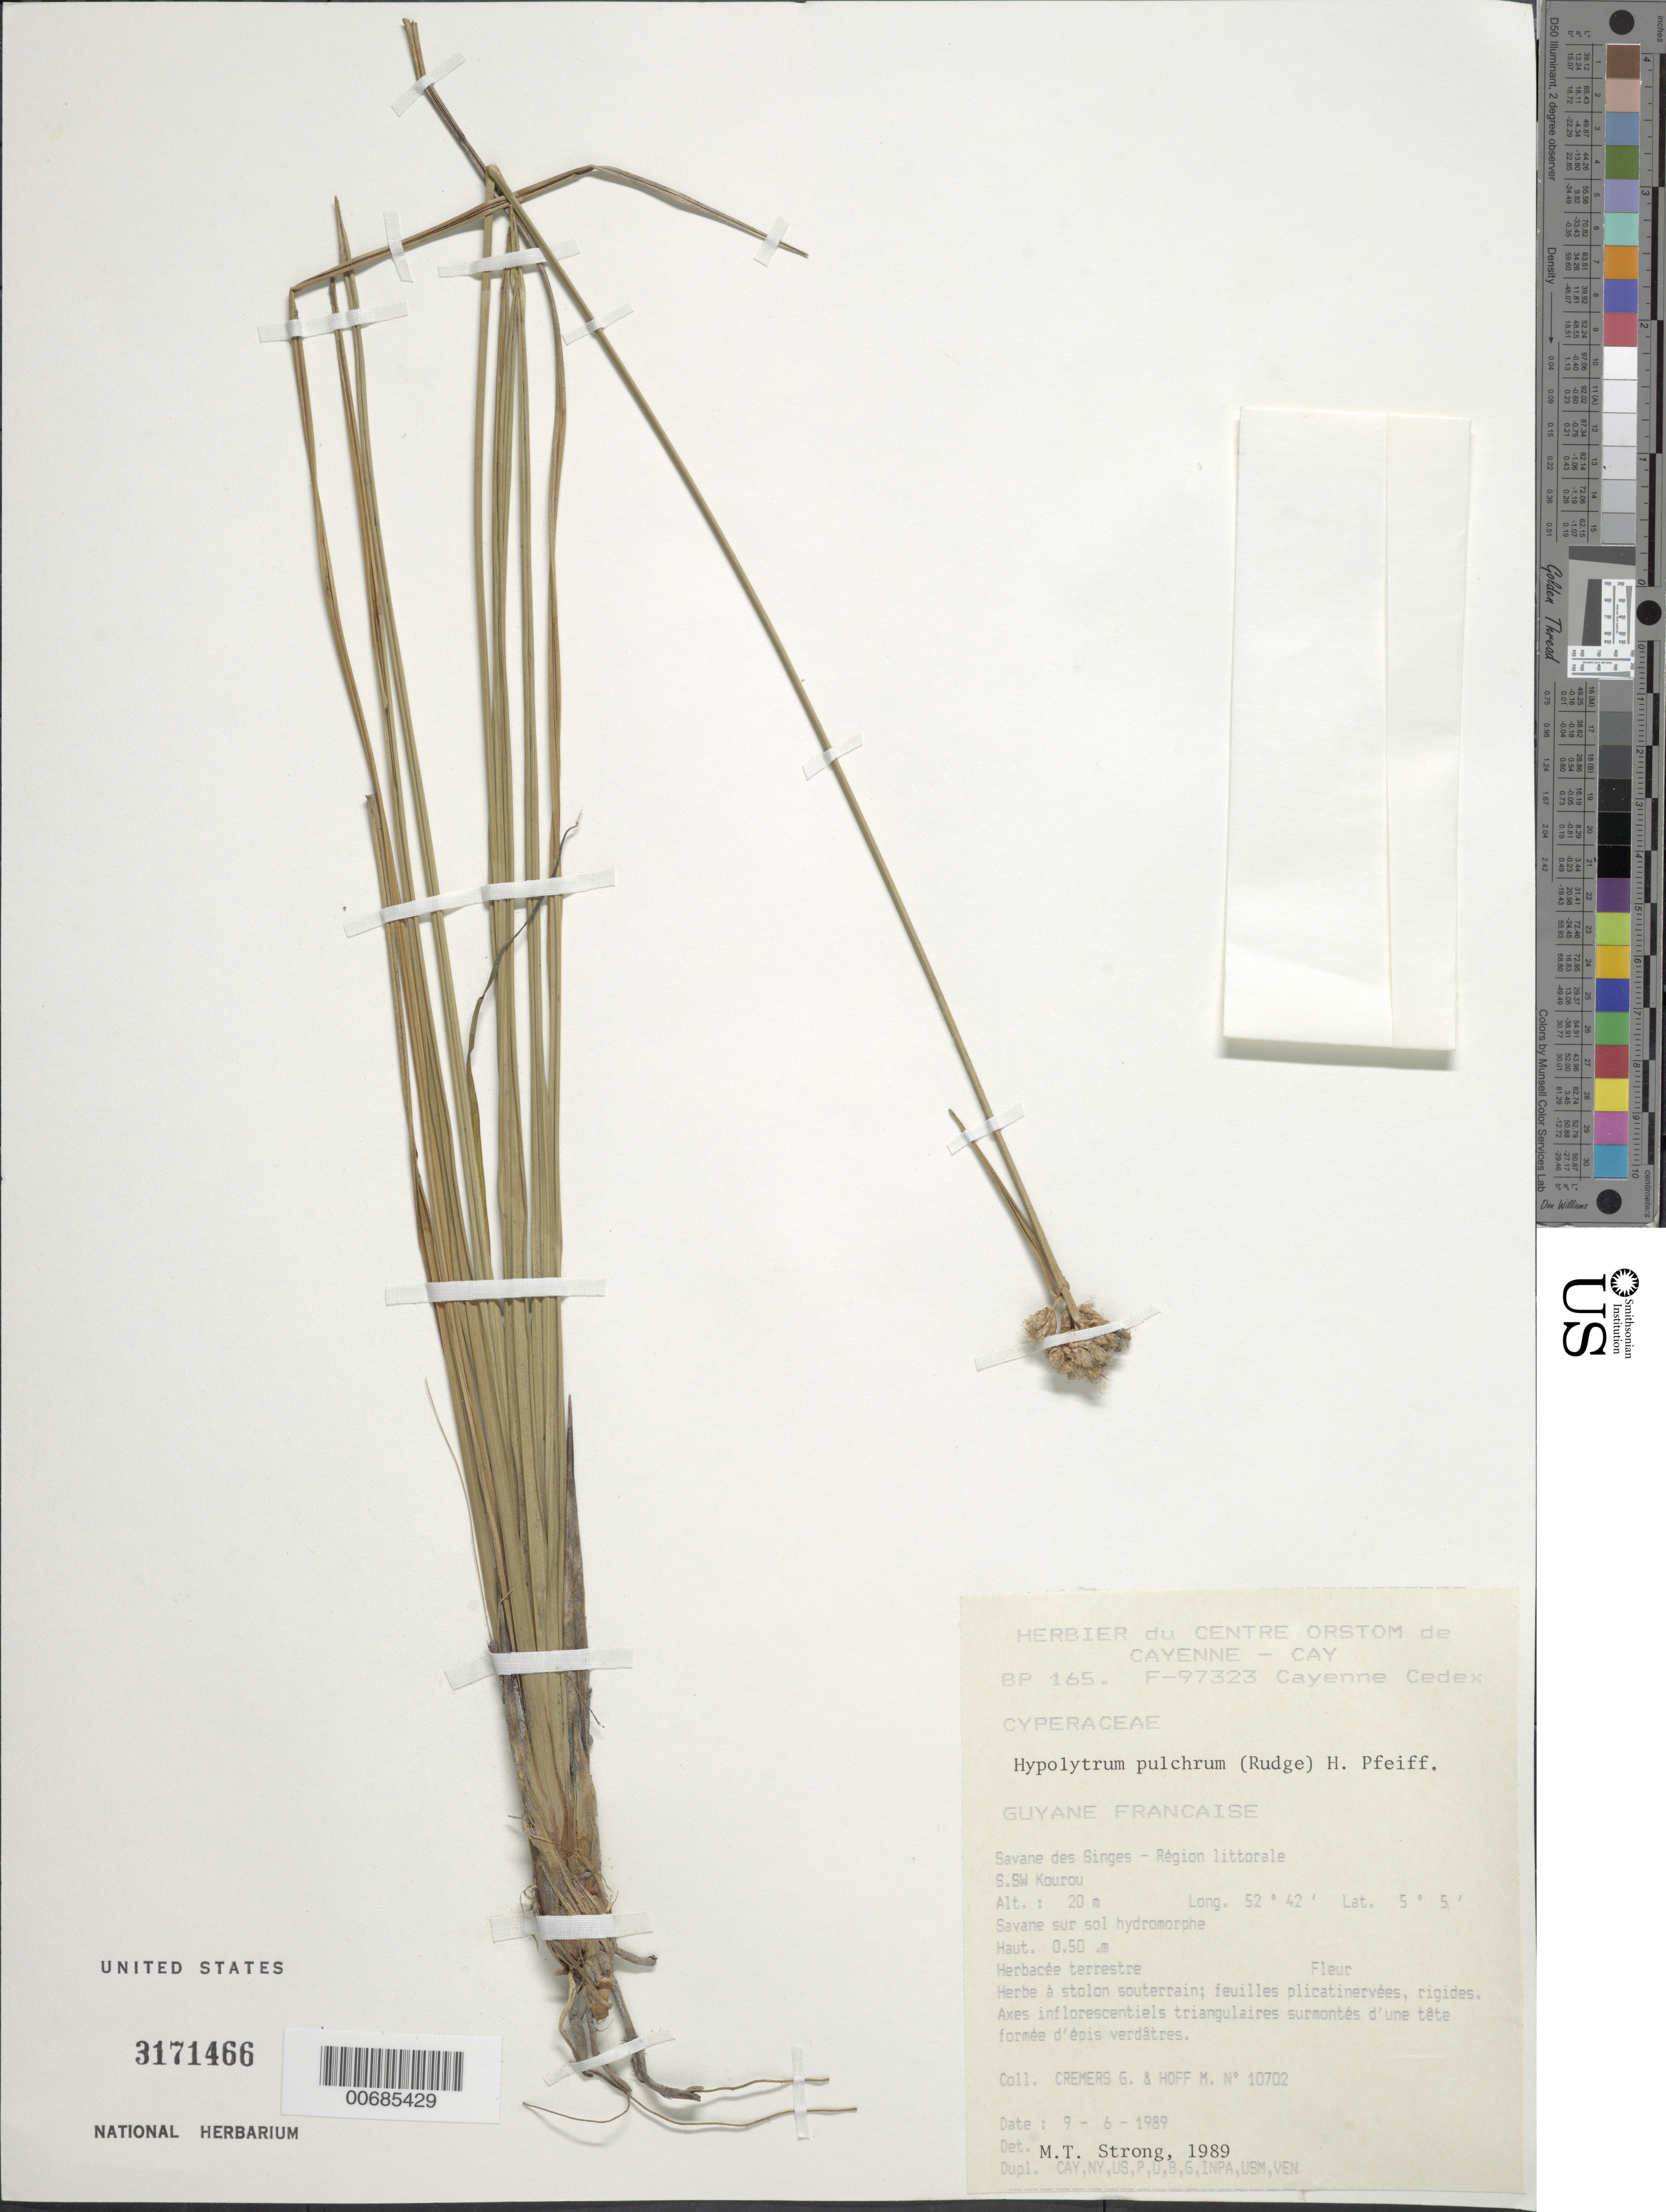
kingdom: Plantae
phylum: Tracheophyta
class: Liliopsida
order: Poales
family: Cyperaceae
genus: Hypolytrum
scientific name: Hypolytrum pulchrum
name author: (Rudge) H. Pfeiff.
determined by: Strong, M. T., (US), Smithsonian Institution - National Museum of Natural History (UNITED STATES)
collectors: G. Cremers & M. Hoff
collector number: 10702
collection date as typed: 9-Jun-89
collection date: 1989-06-09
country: French Guiana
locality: Dégrad Saramaca, Bassin du Kourou, SSW Kourou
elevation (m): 20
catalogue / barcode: US 3171466